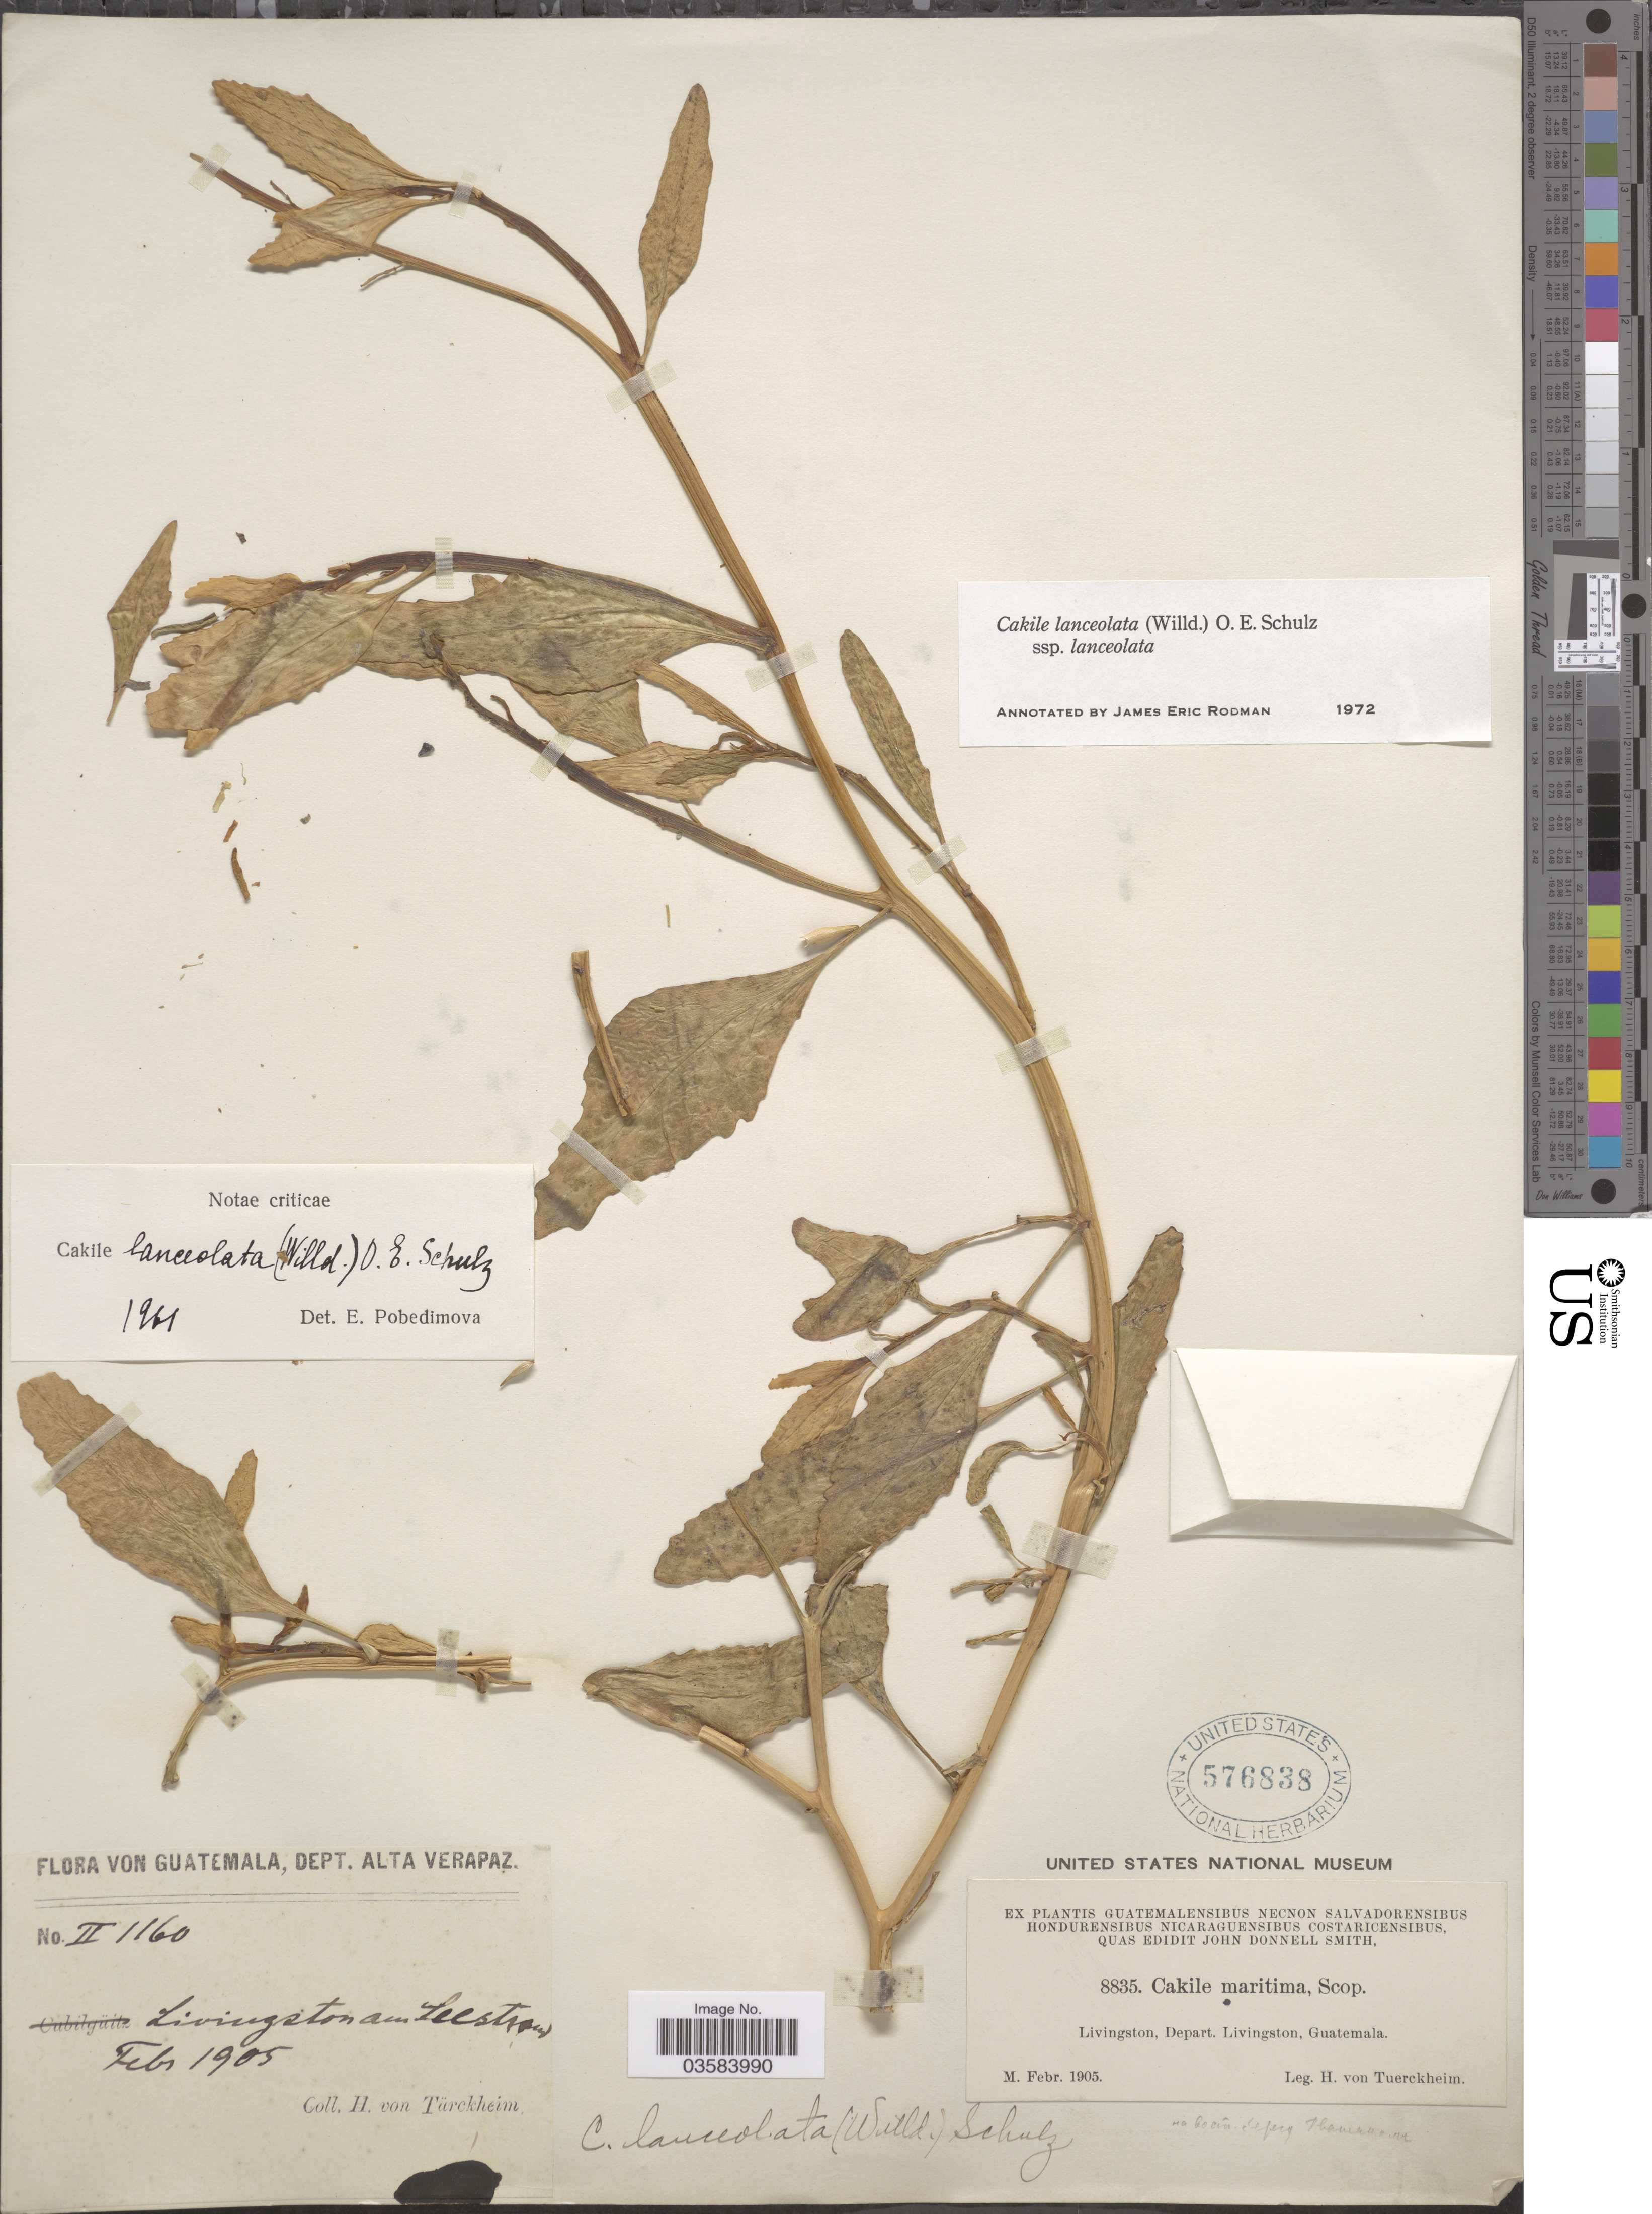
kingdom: Plantae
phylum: Tracheophyta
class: Magnoliopsida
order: Brassicales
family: Brassicaceae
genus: Cakile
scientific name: Cakile lanceolata subsp. lanceolata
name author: (Willd.) O.E. Schulz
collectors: H. von Tuerckheim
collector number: II 1160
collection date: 1905-02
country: Guatemala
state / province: Alta Verapaz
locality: Dept. Alta Verapaz. Livingston, Depart. Livingston.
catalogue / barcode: US 576838